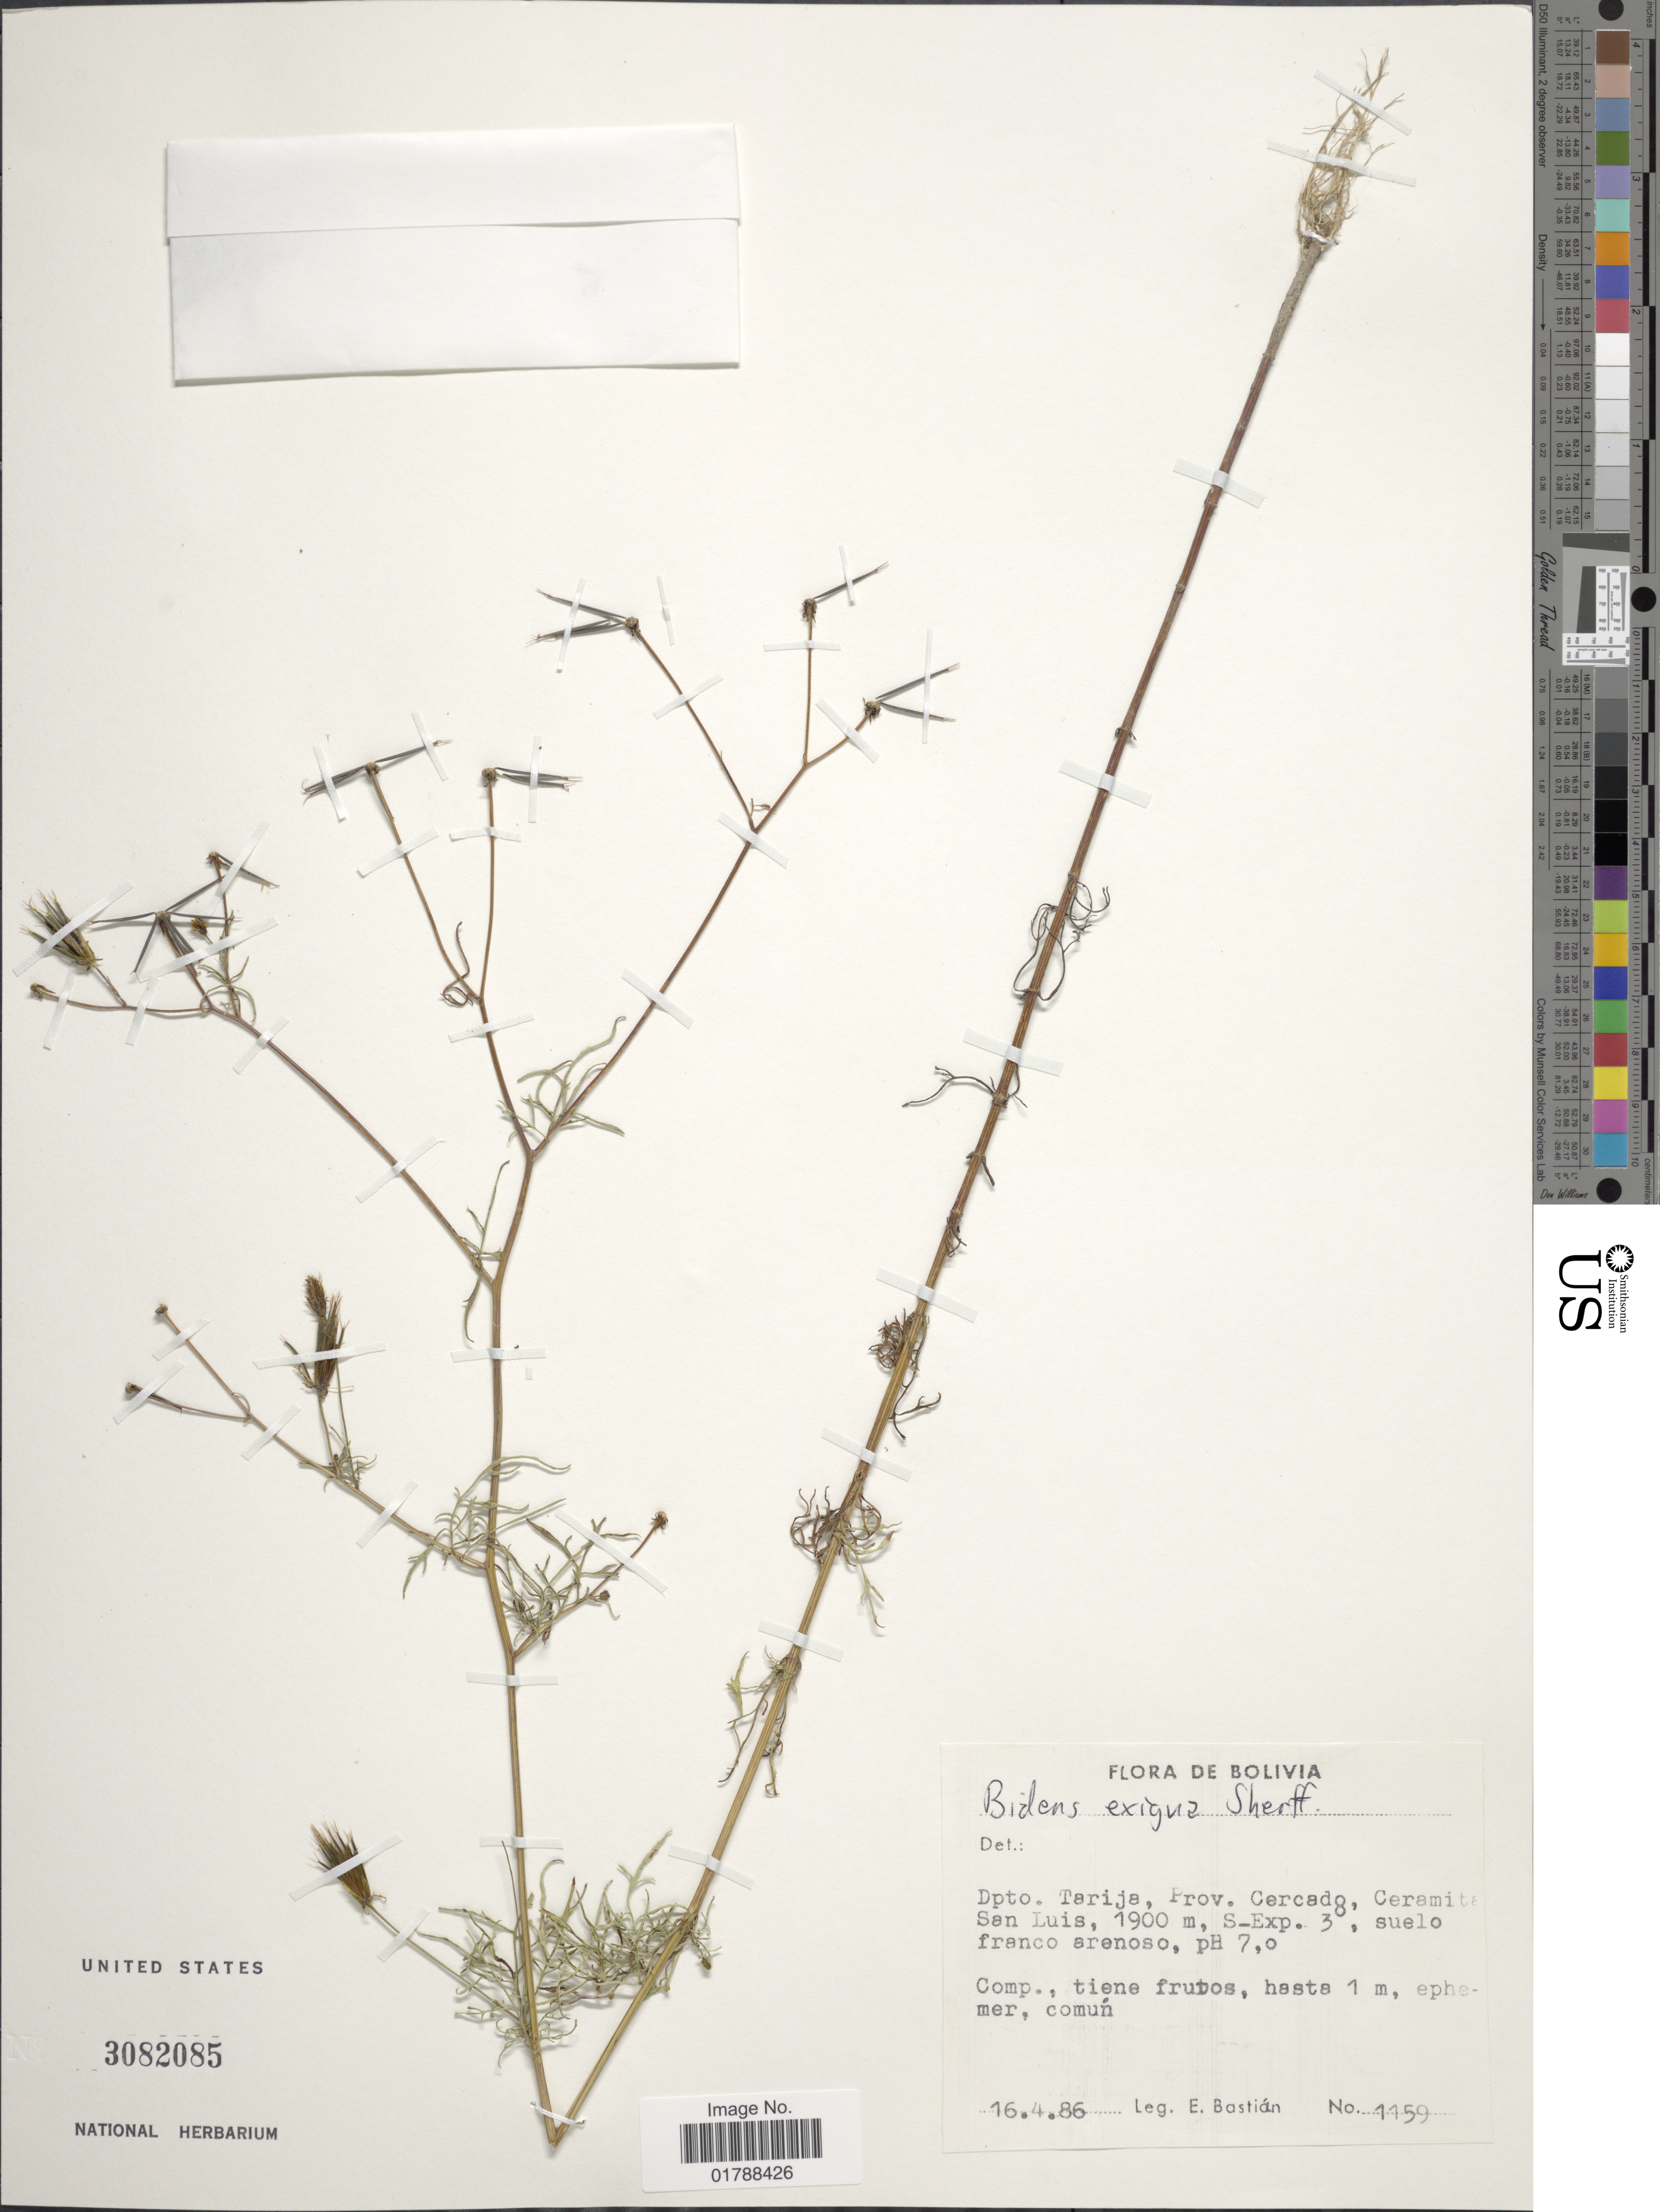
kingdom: Plantae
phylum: Tracheophyta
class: Magnoliopsida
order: Asterales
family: Asteraceae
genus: Bidens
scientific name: Bidens exigua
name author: Sherff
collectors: E. Bastian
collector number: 1159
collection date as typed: Transcribed d/m/y: 16/4/86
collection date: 1986-04-16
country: Bolivia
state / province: Tarija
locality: Prov. cercado, Ceramita San Luis, S-Exp. 3°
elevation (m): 1900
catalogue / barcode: US 3082085